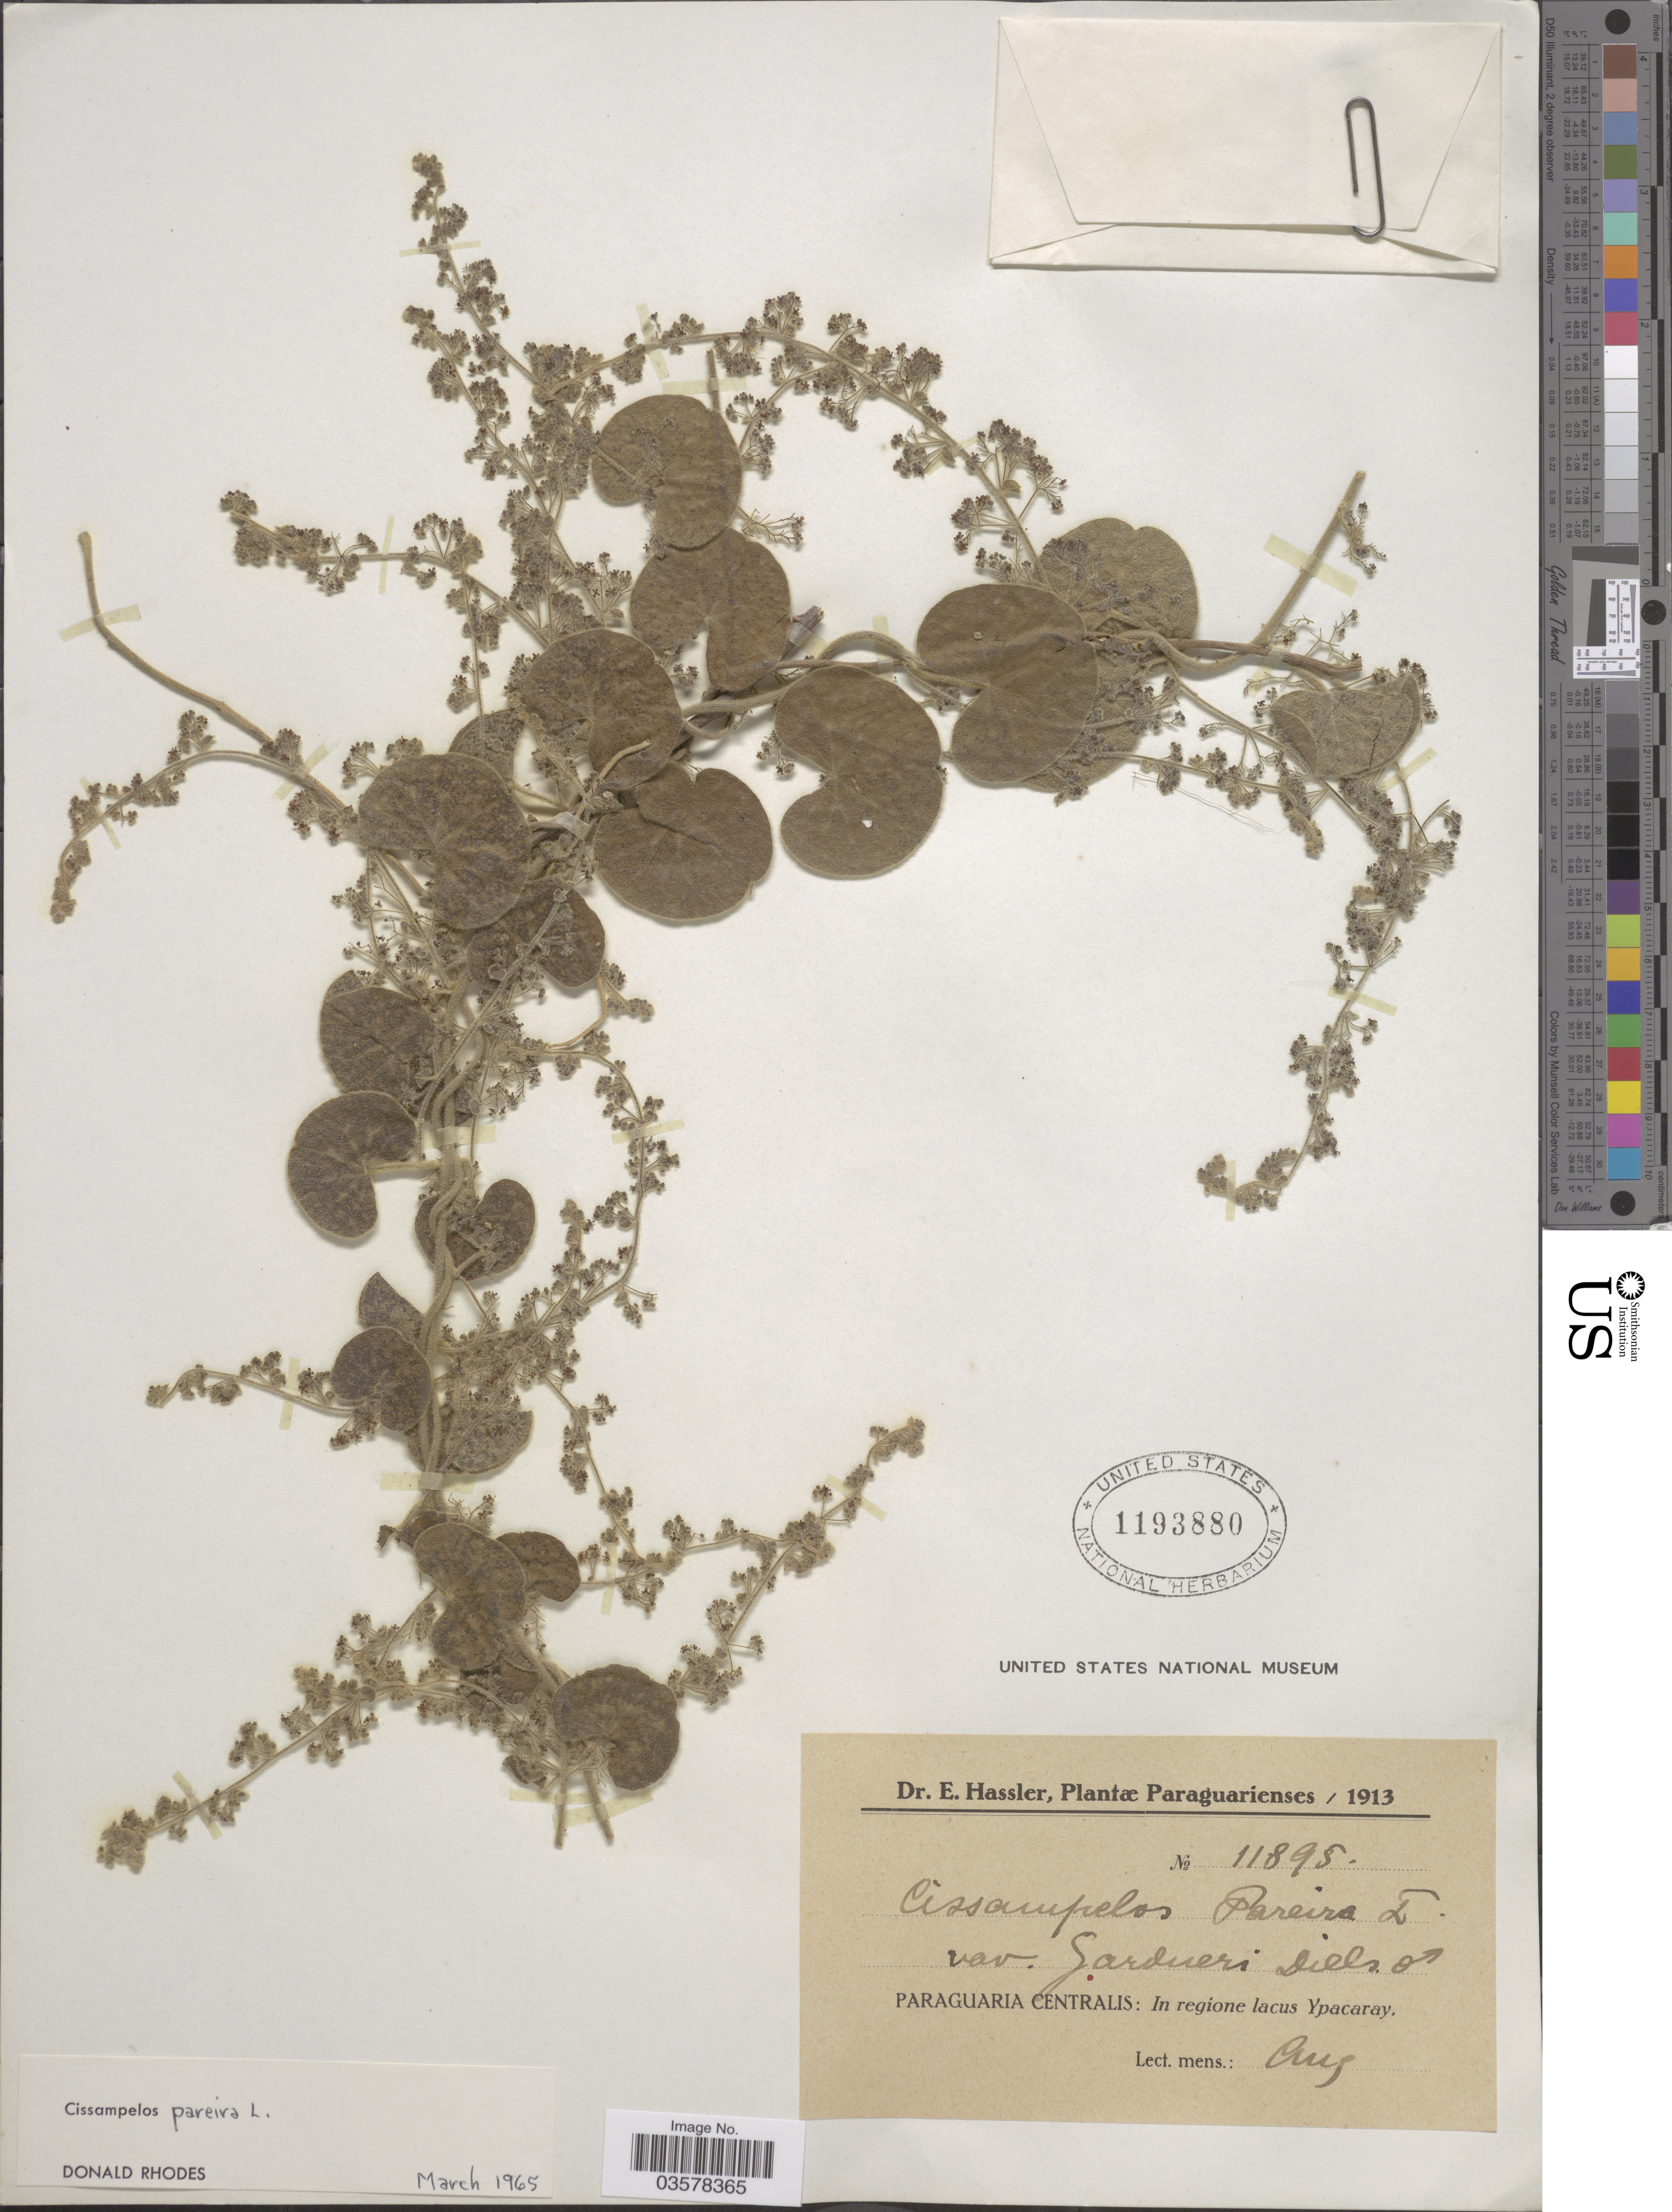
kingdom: Plantae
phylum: Tracheophyta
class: Magnoliopsida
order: Ranunculales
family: Menispermaceae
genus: Cissampelos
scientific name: Cissampelos pareira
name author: L.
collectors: E. Hassler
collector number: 11895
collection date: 1913-08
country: Paraguay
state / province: Paraguari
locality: Paraguaria Centralis: In regione lacus Ypacaray.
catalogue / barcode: US 1193880